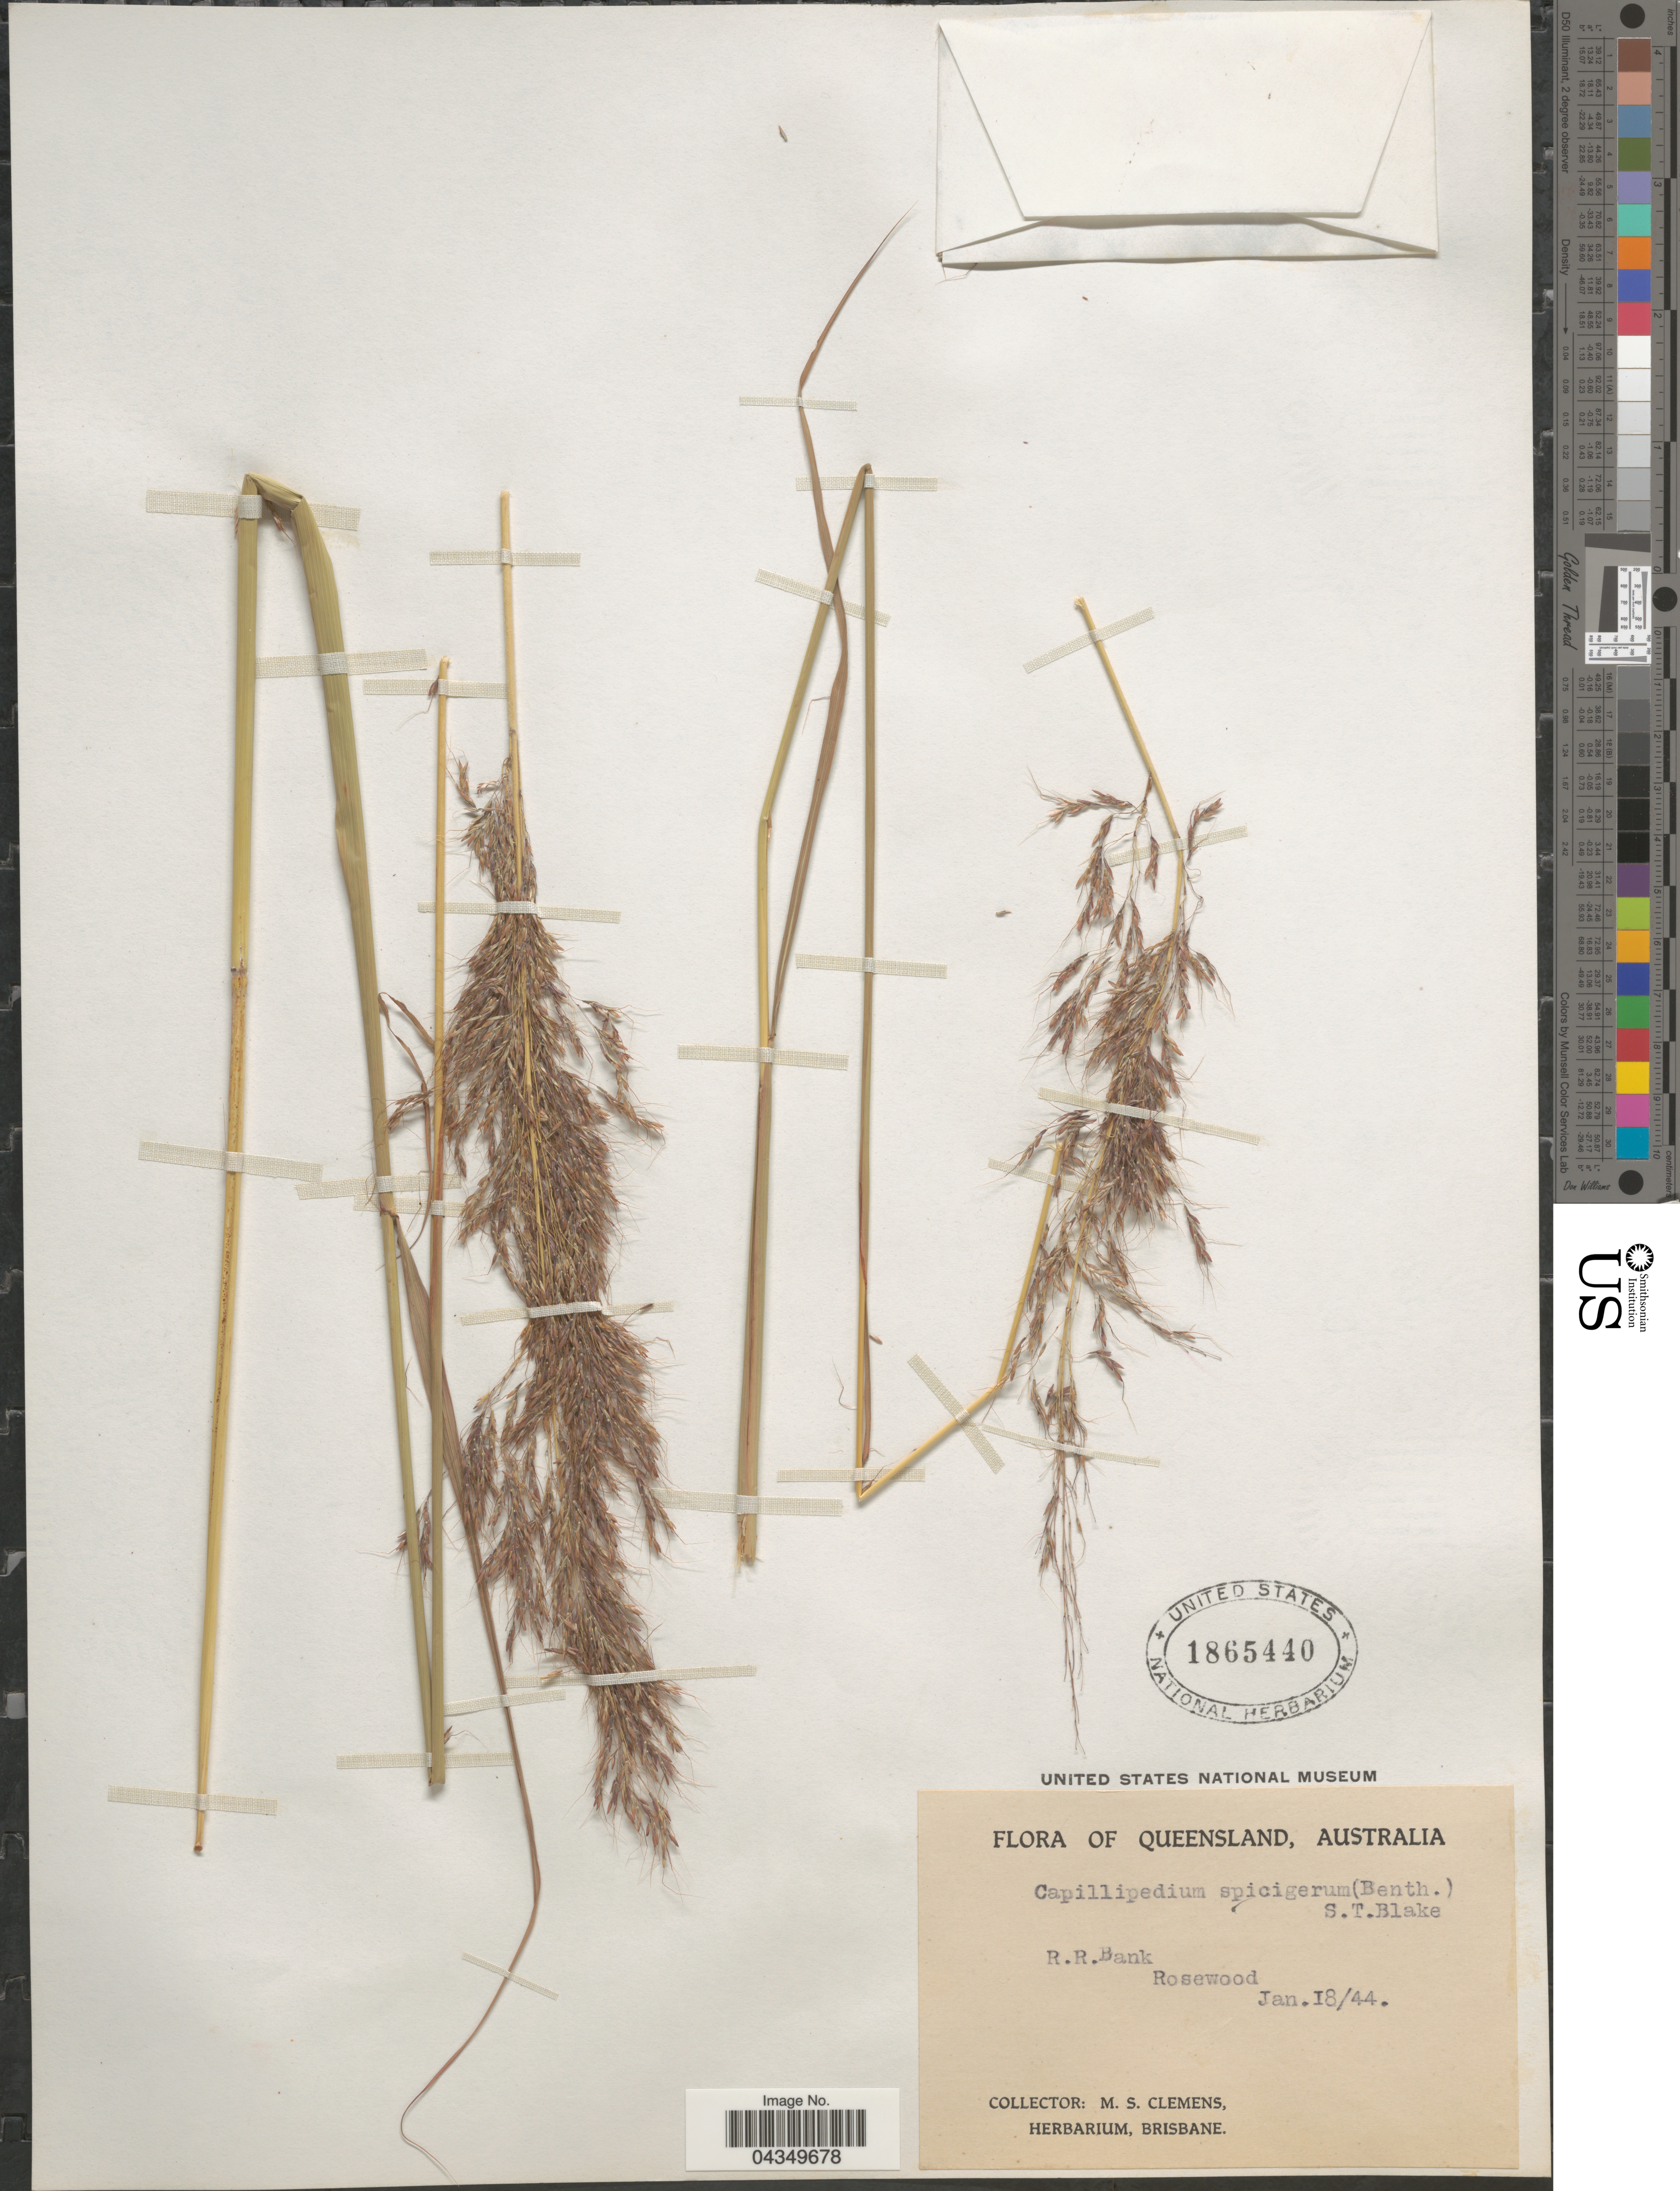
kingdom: Plantae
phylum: Tracheophyta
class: Liliopsida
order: Poales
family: Poaceae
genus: Capillipedium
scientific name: Capillipedium spicigerum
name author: S.T. Blake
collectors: M. S. Clemens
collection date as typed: Transcribed d/m/y: 18/1/44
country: Australia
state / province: Queensland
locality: R.R.Bank. Rosewood.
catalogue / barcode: US 1865440